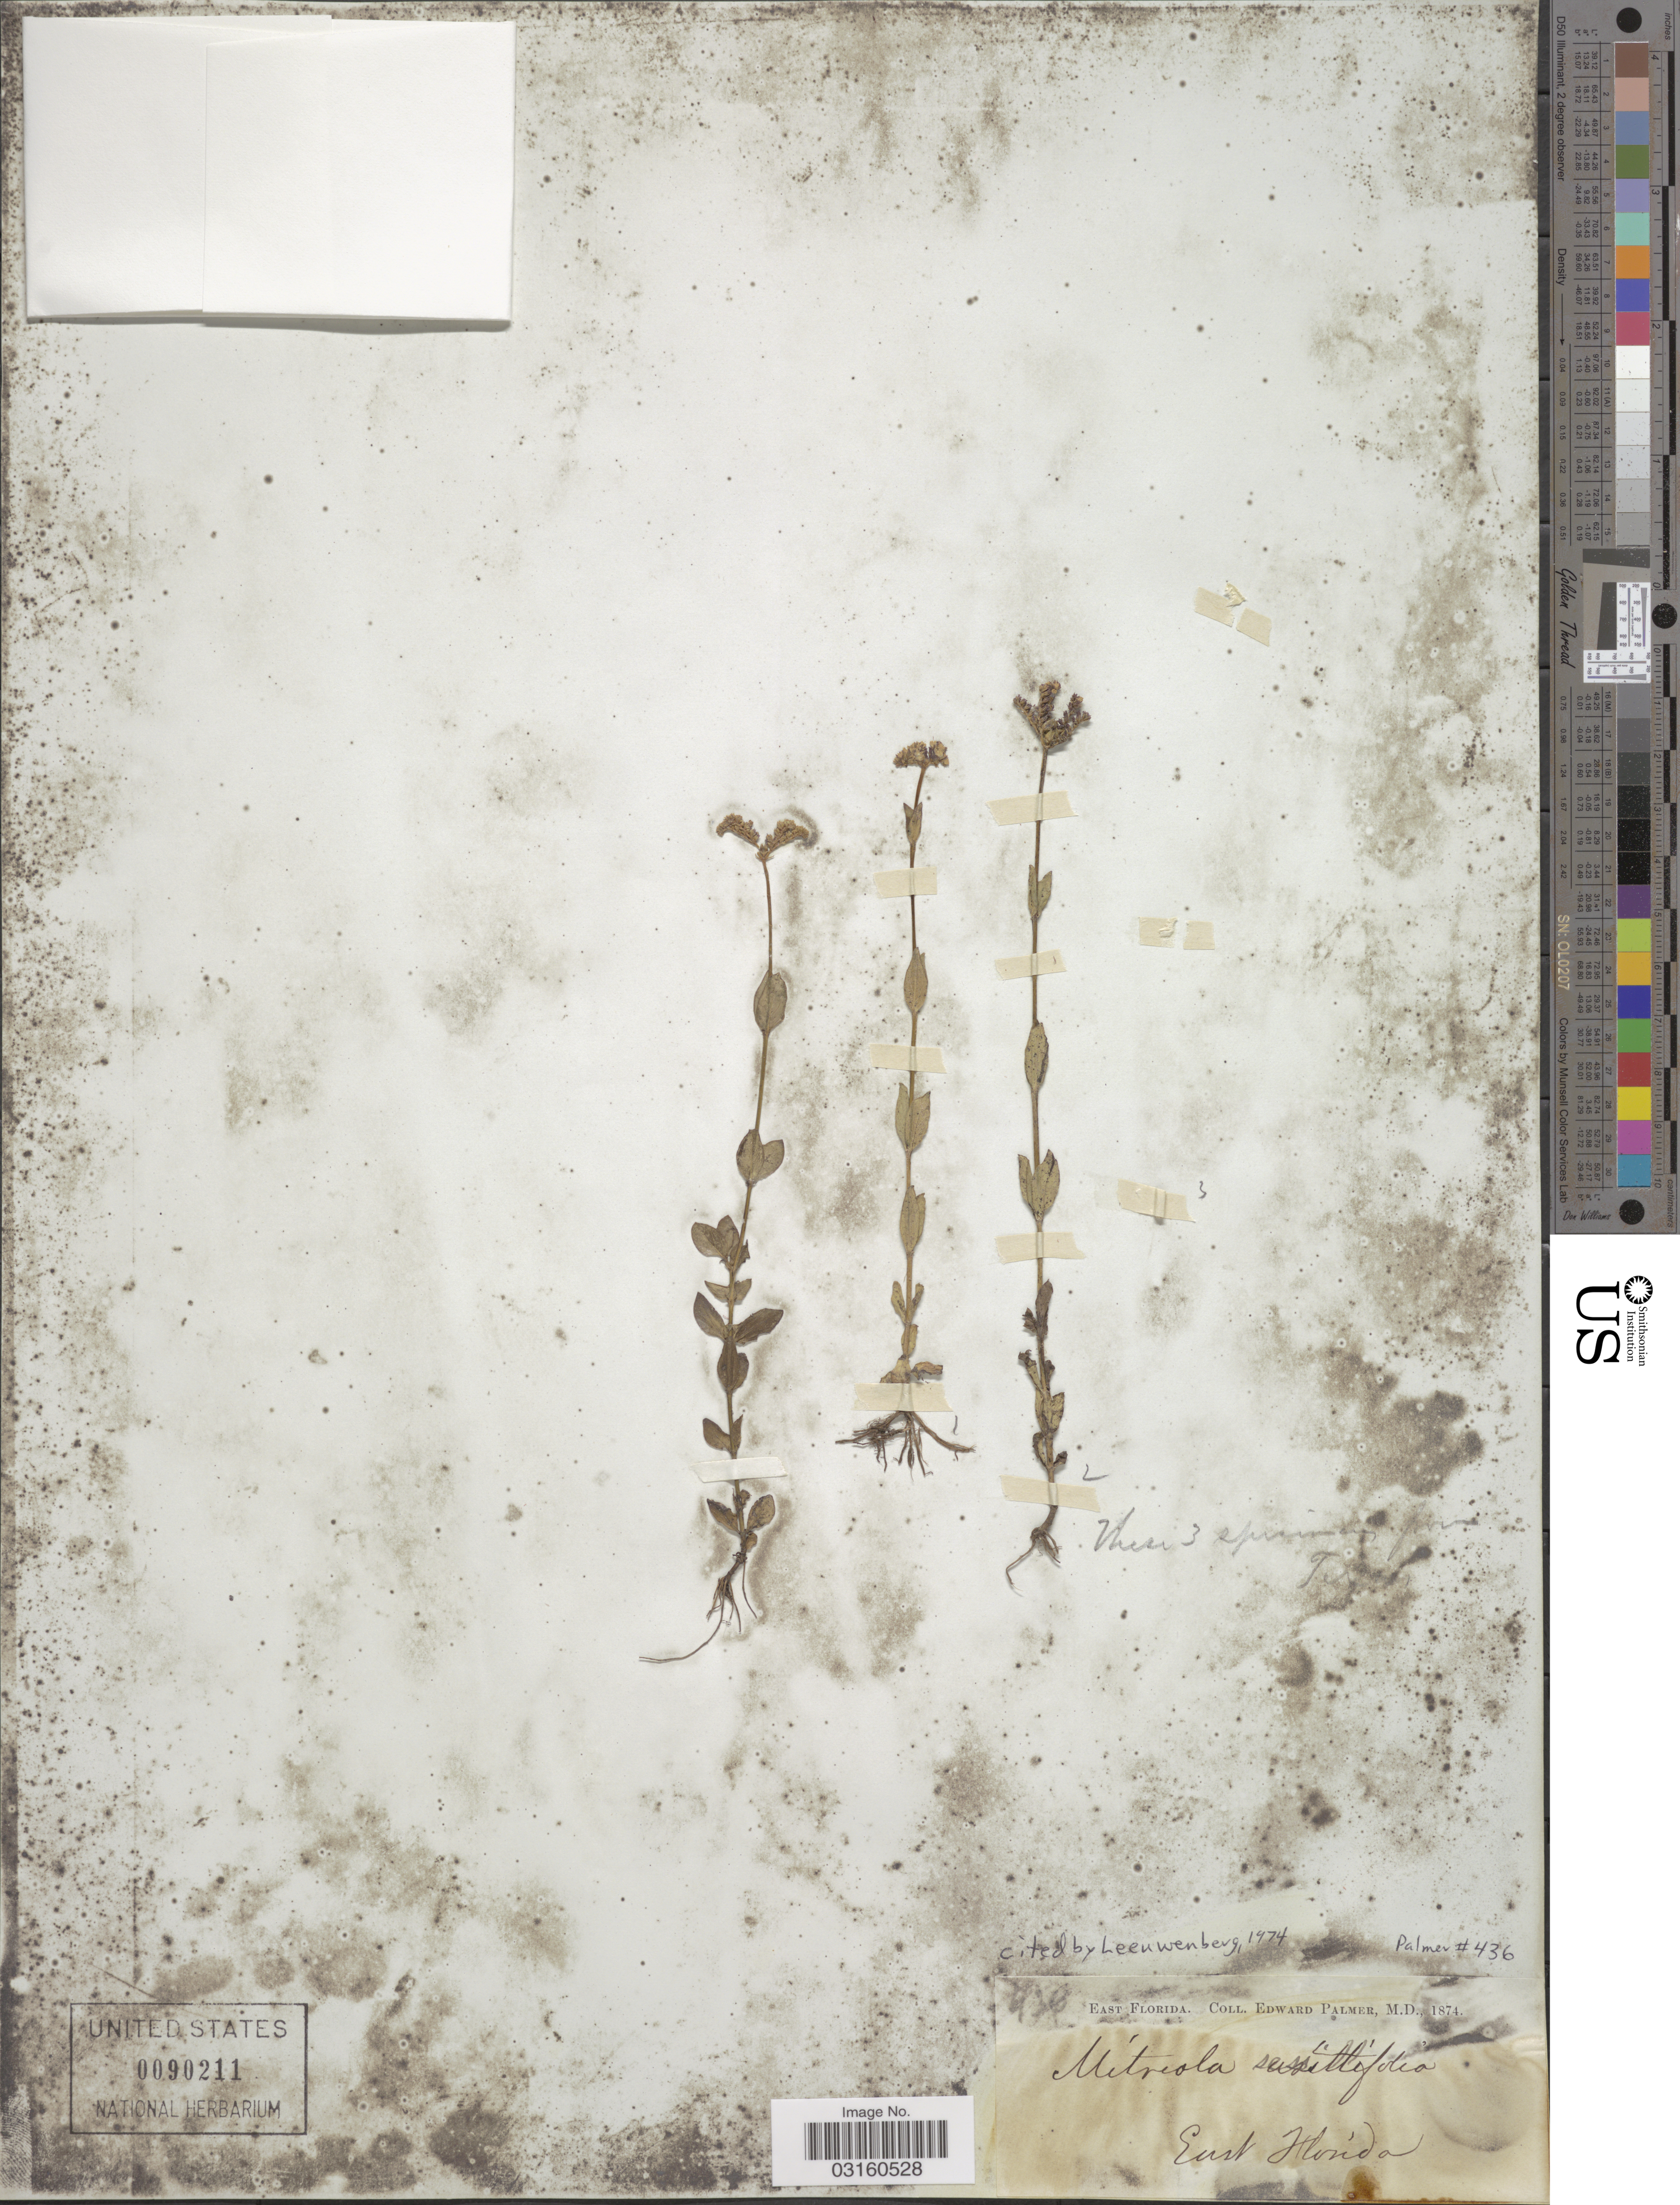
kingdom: Plantae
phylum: Tracheophyta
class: Magnoliopsida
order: Gentianales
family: Loganiaceae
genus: Mitreola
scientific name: Mitreola sessilifolia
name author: (J.F. Gmel.) G. Don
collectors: E. Palmer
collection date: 1874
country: United States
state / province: Florida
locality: East Florida.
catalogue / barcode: US 90211